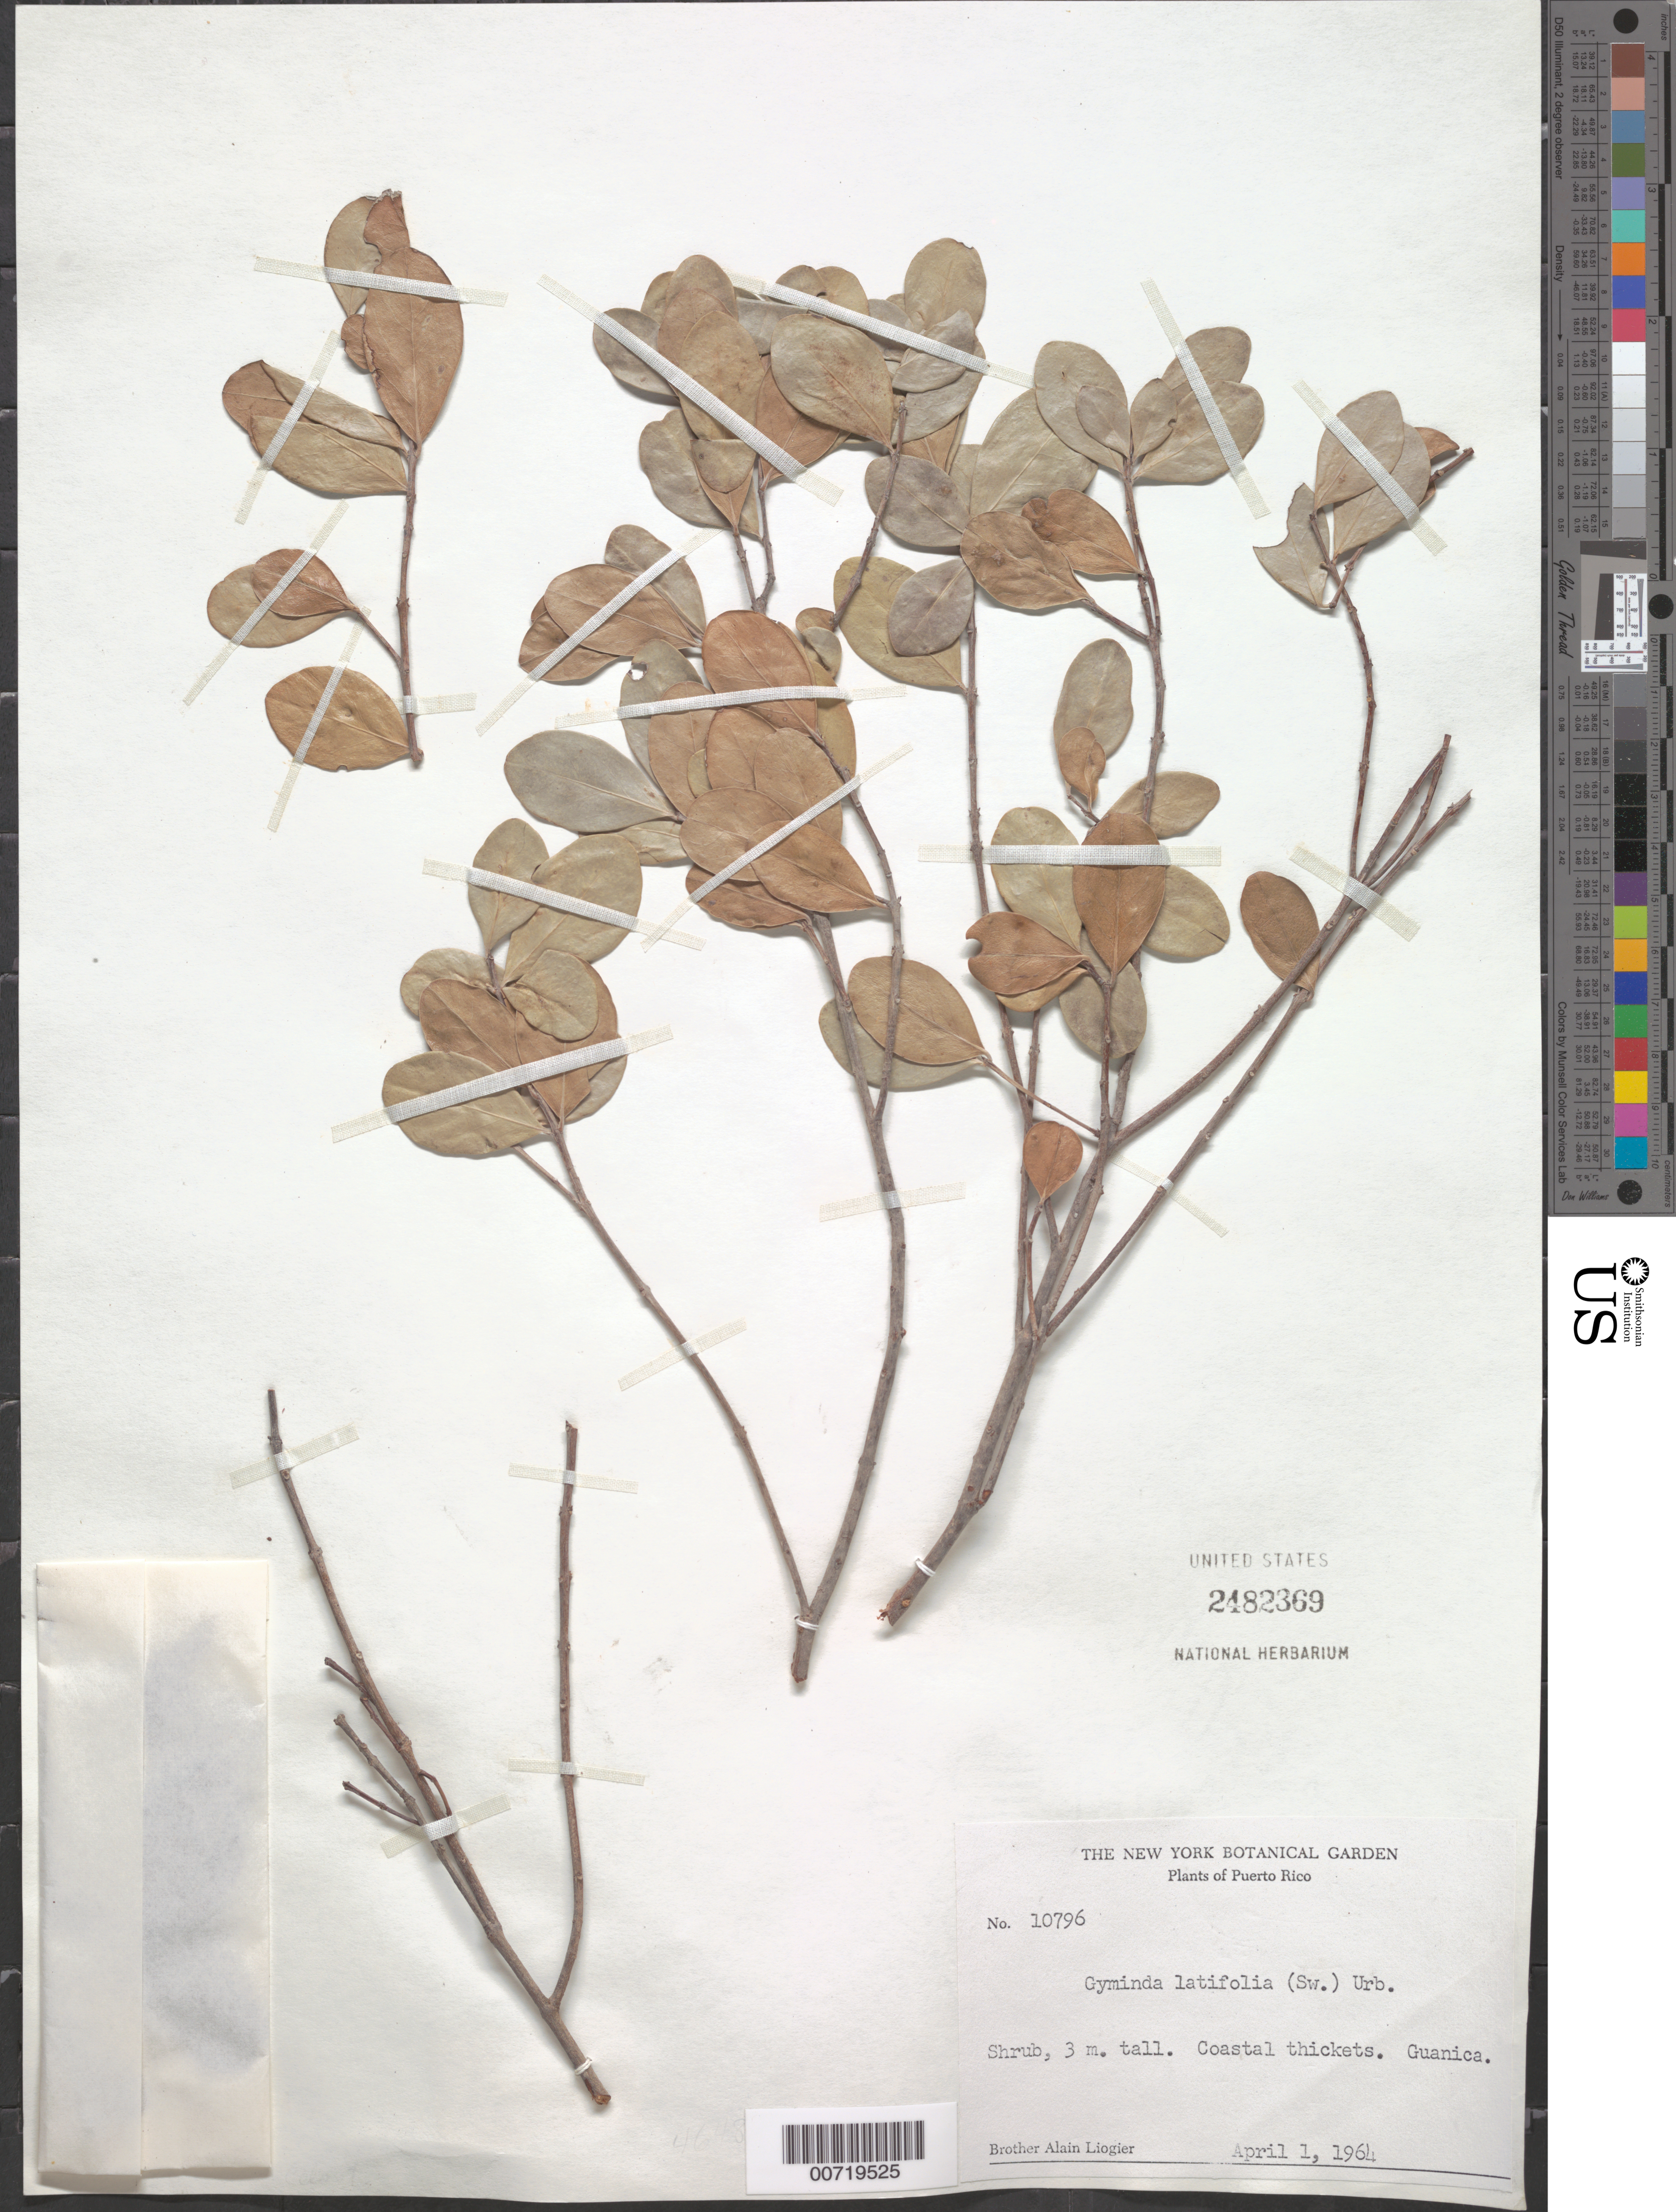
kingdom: Plantae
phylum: Tracheophyta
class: Magnoliopsida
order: Celastrales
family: Celastraceae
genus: Gyminda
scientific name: Gyminda latifolia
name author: (Sw.) Urb.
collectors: A. H. Liogier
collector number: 10796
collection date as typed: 01 Apr 1964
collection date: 1964-04-01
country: Puerto Rico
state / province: Guánica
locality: Guanica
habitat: Coastal thicket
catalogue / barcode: US 2482369